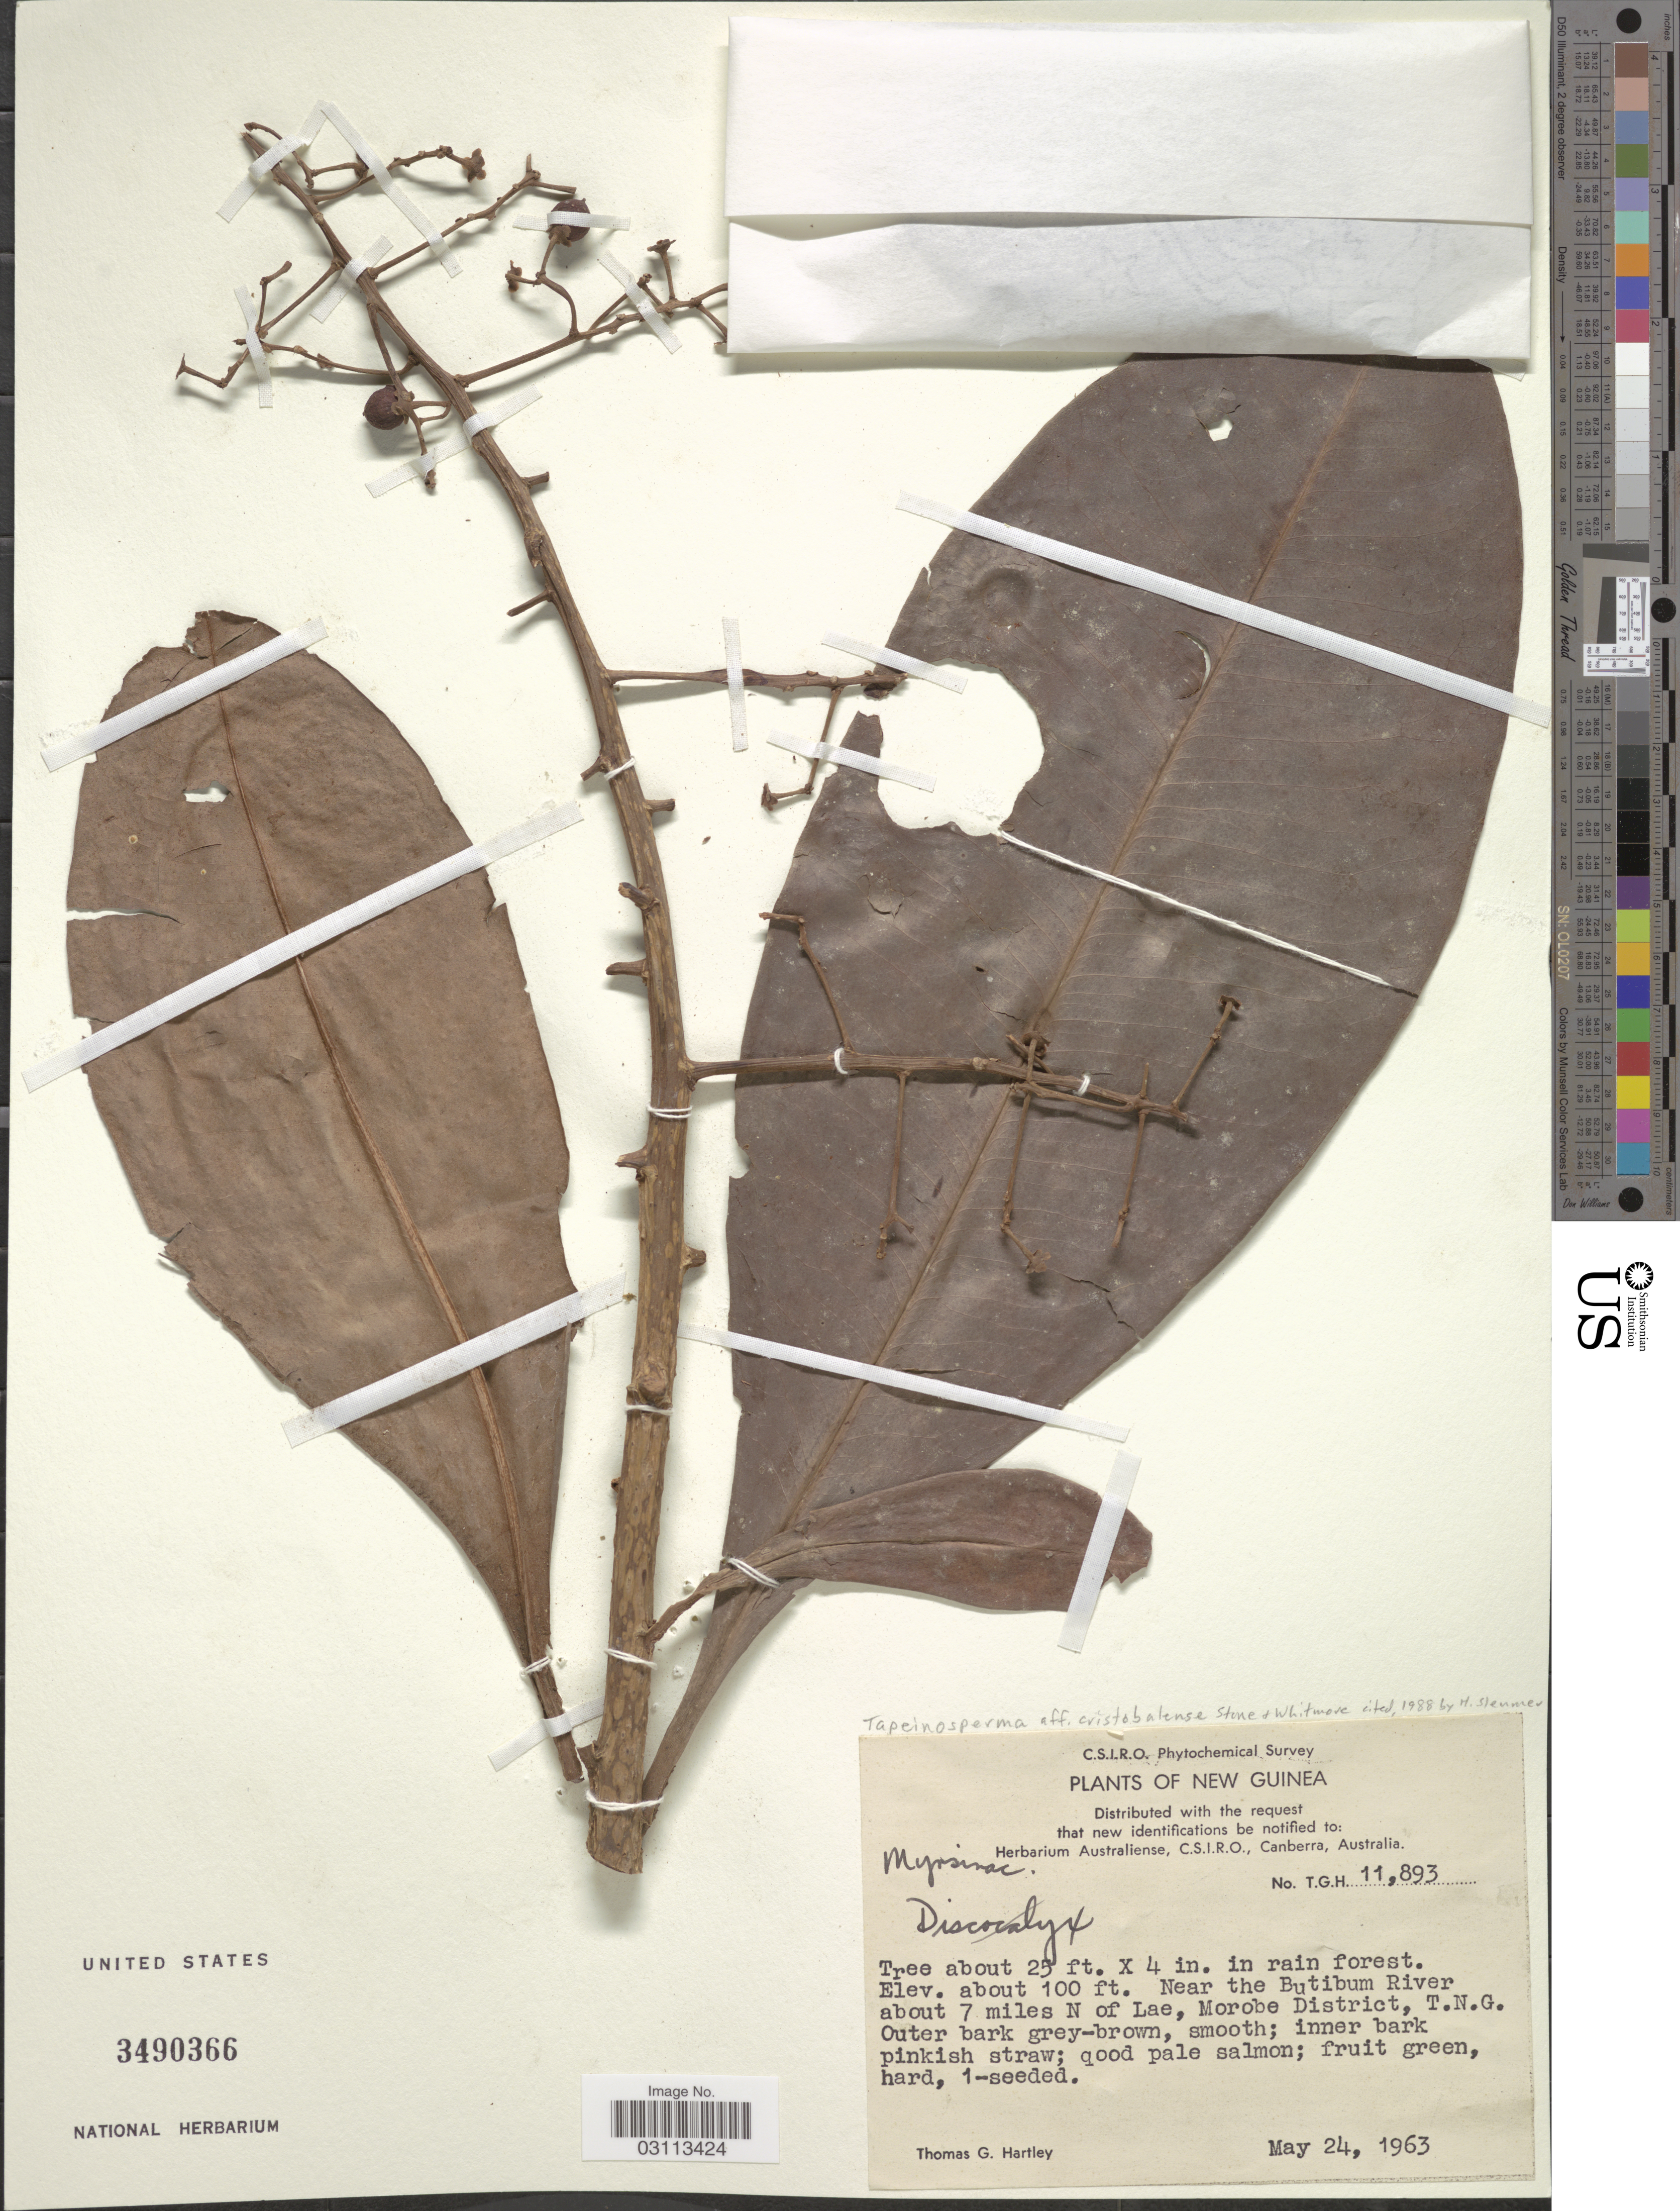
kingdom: Plantae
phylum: Tracheophyta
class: Magnoliopsida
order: Ericales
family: Primulaceae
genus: Tapeinosperma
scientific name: Tapeinosperma sp.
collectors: T. G. Hartley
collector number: TGH11893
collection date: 1963-05-24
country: Papua New Guinea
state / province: Morobe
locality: New Guinea. Near the Butibum River about 7 miles N of Lae, Morobe District, T.N.G.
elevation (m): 30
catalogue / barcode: US 3490366